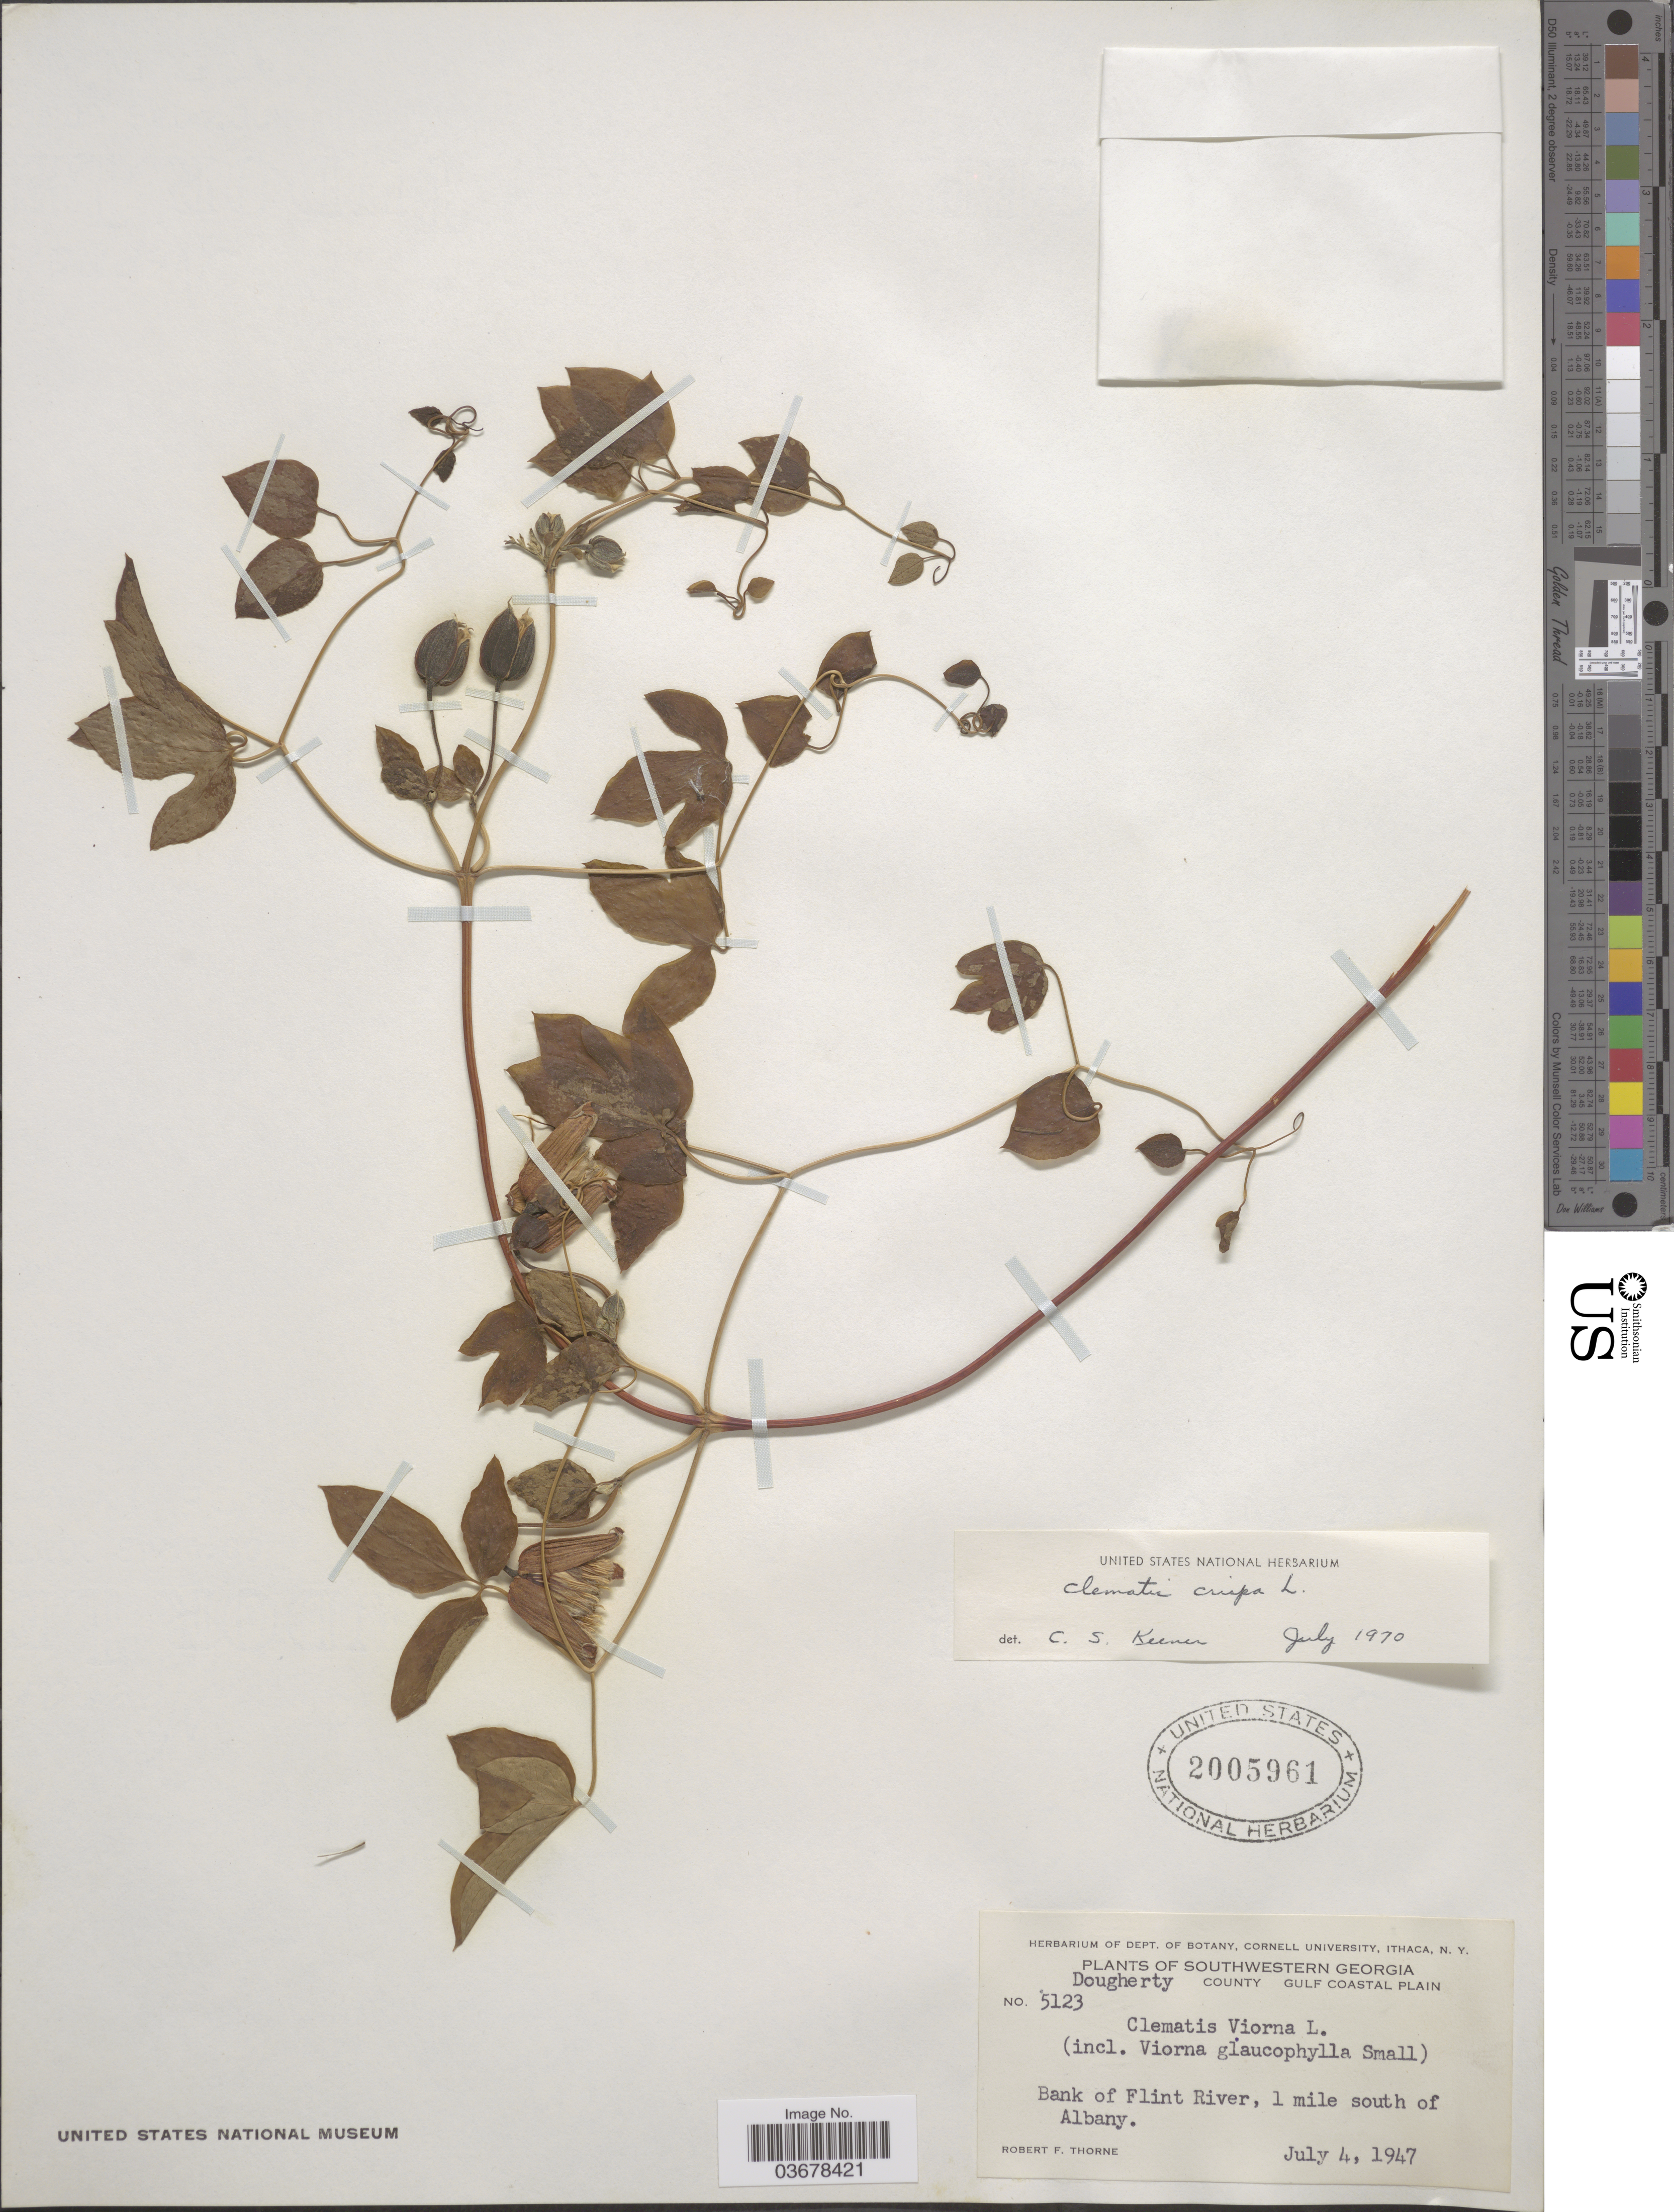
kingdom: Plantae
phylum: Tracheophyta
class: Magnoliopsida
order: Ranunculales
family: Ranunculaceae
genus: Clematis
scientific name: Clematis viorna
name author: L.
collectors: R. F. Thorne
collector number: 5123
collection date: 1947-07-04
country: United States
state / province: Georgia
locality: Southwestern Georgia. Dougherty County Gulf Coastal Plain. Bank of Flint River, 1 mile south of Albany.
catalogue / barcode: US 2005961